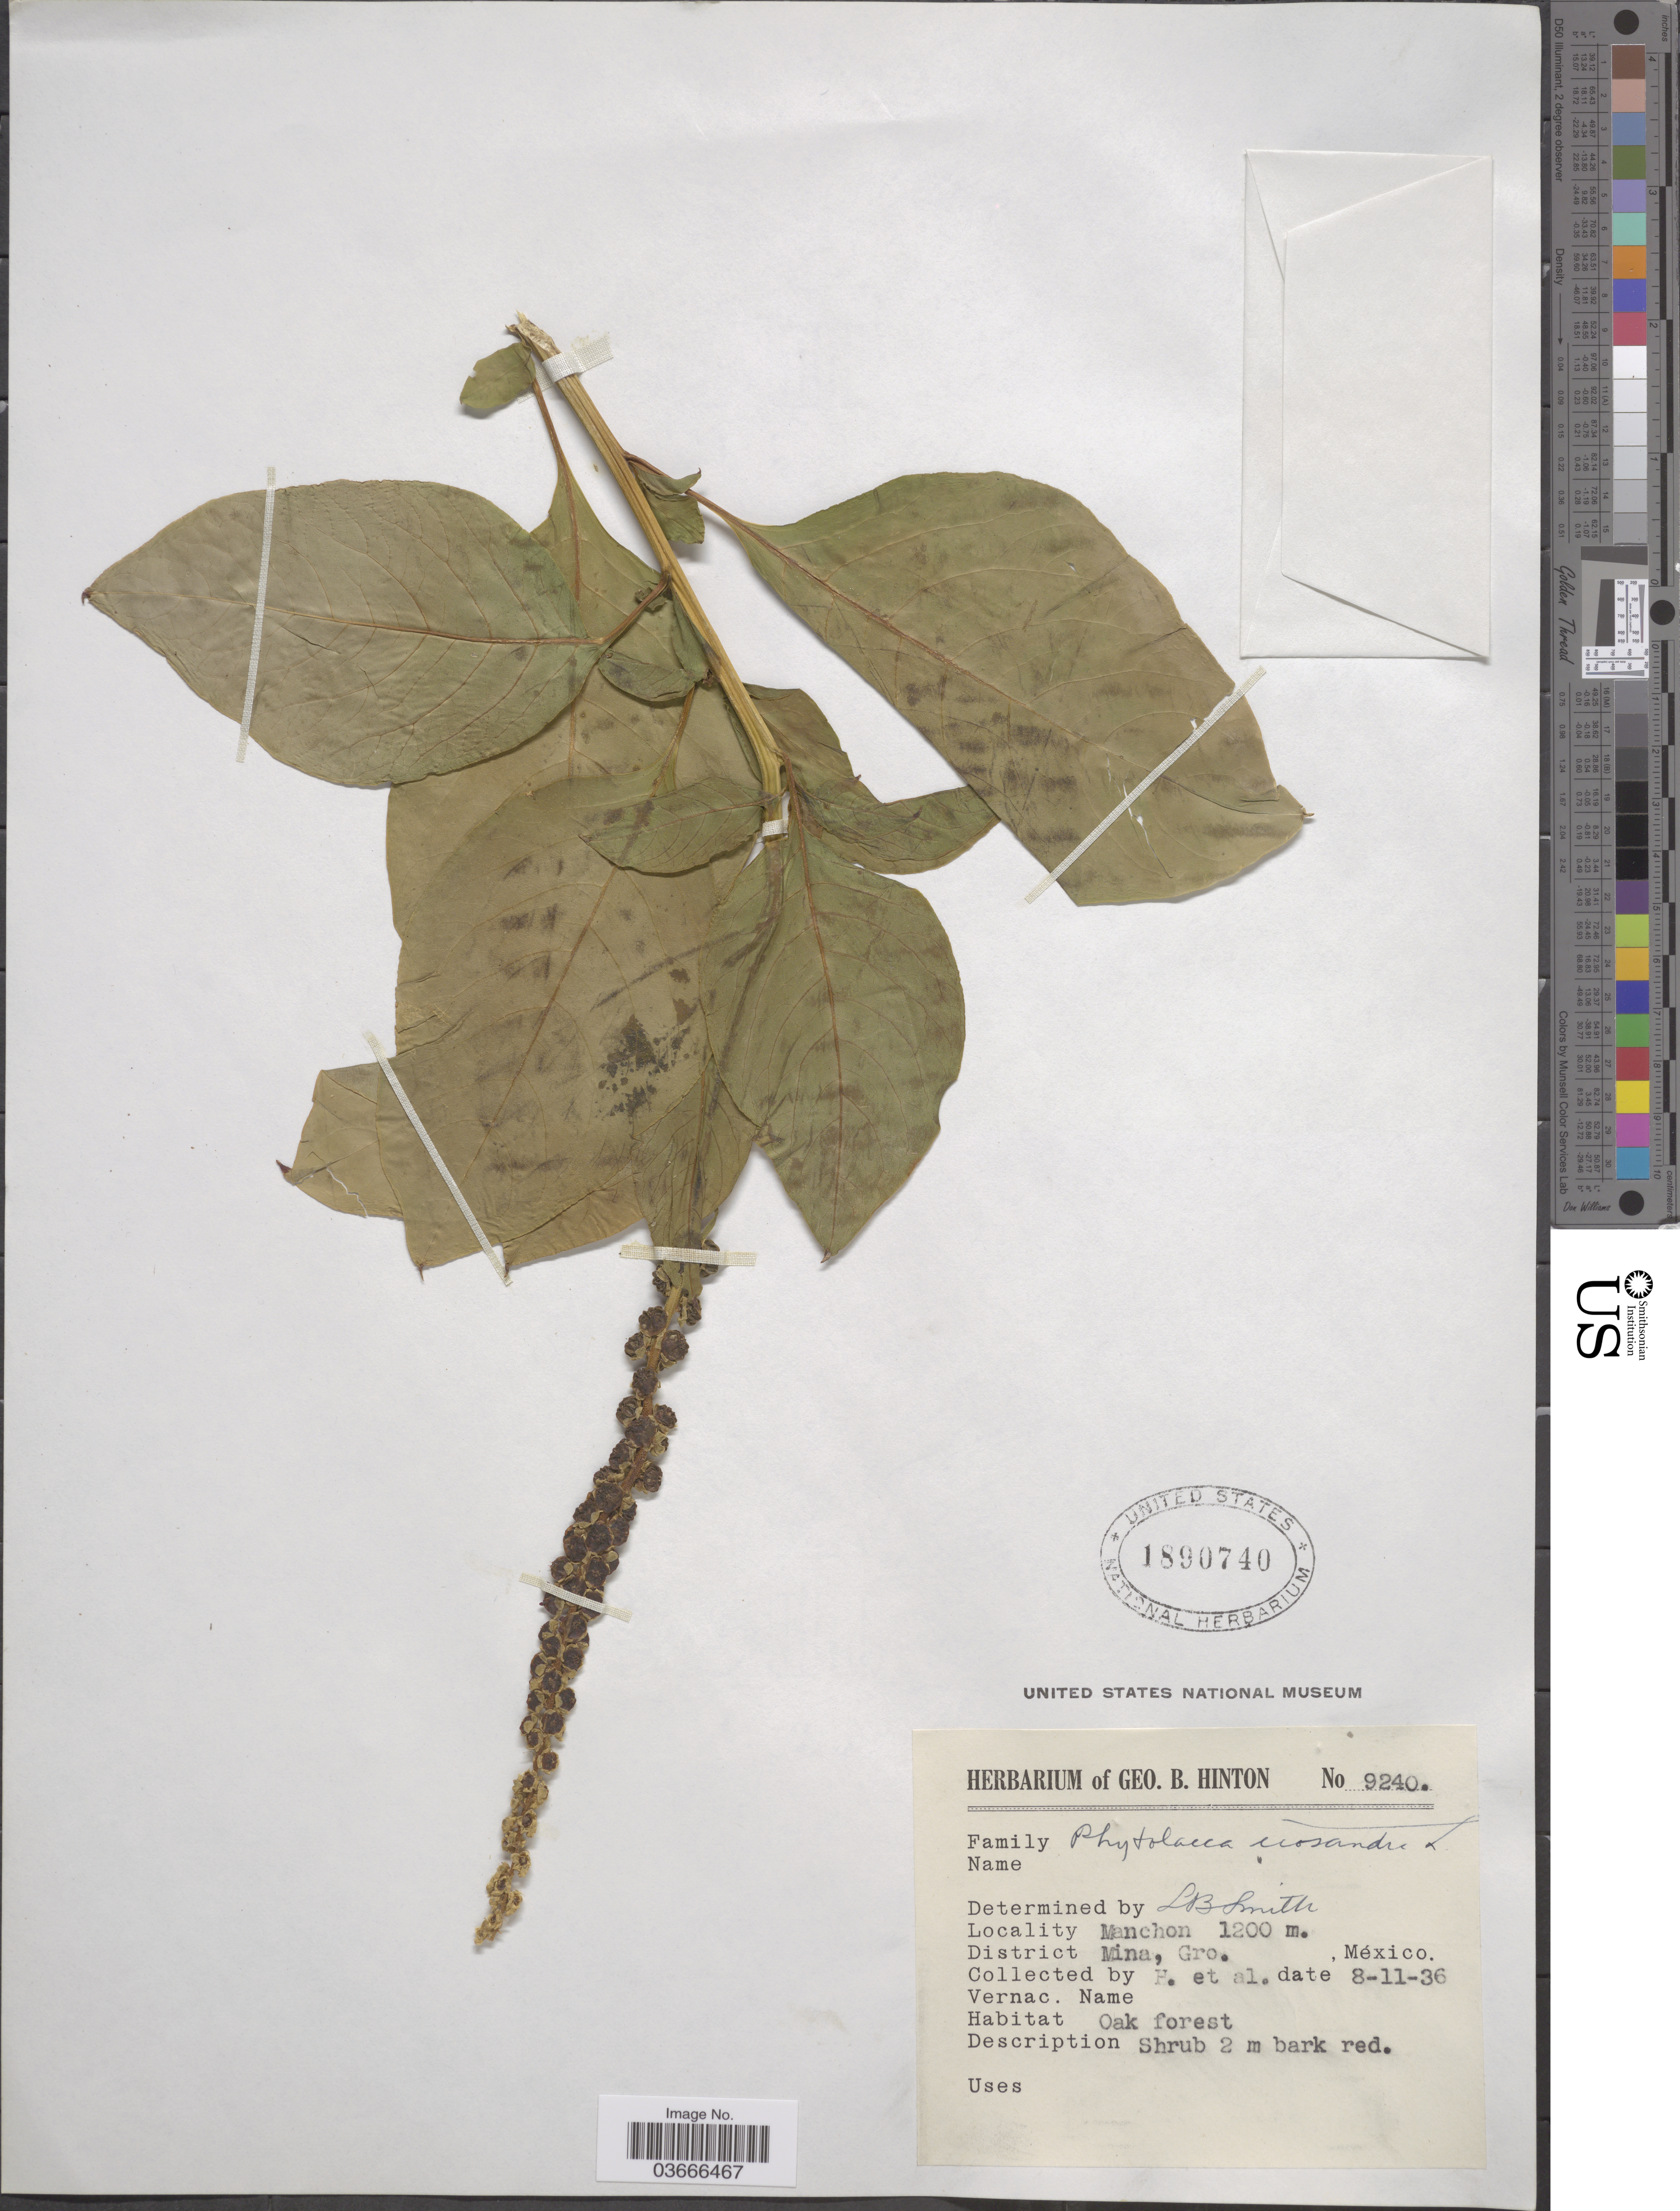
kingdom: Plantae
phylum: Tracheophyta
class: Magnoliopsida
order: Caryophyllales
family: Phytolaccaceae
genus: Phytolacca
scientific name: Phytolacca icosandra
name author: L.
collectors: G. B. Hinton & et al.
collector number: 9240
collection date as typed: Transcribed d/m/y: 8/11/36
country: Mexico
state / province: Guerrero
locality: Manchon. District Mina.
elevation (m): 1200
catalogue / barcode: US 1890740